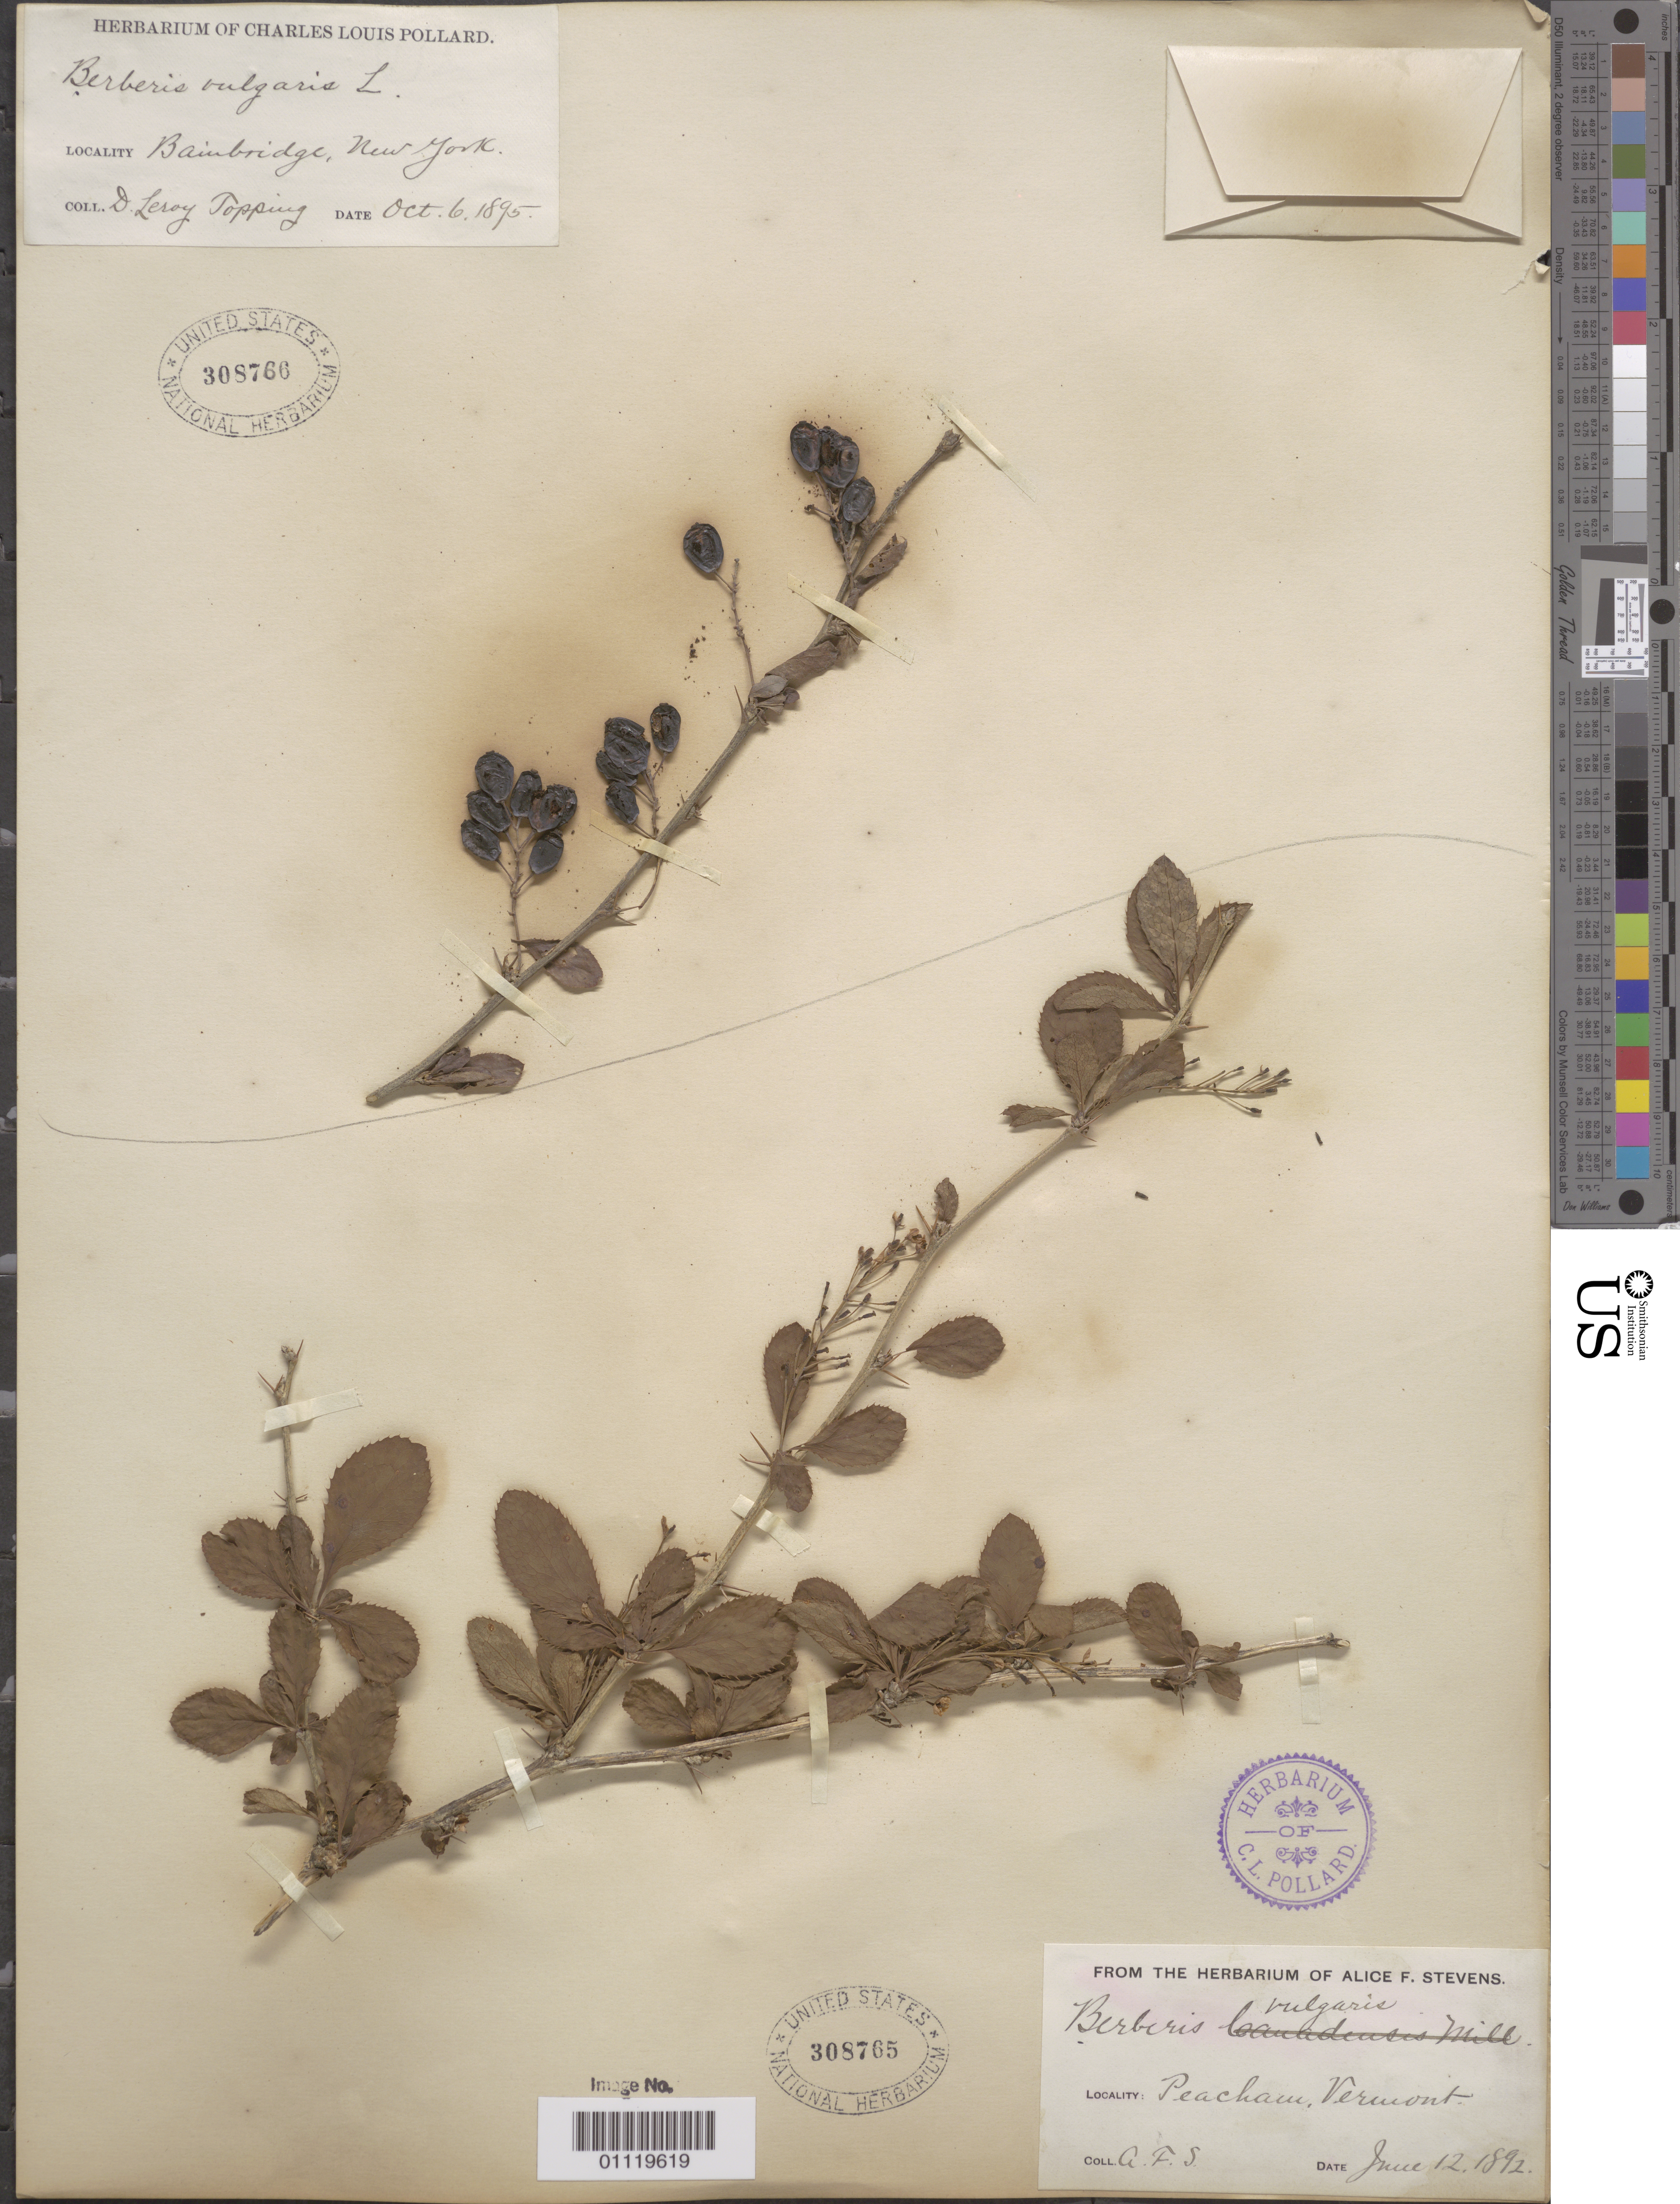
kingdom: Plantae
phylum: Tracheophyta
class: Magnoliopsida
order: Ranunculales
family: Berberidaceae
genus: Berberis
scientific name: Berberis vulgaris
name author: L.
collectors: D. L. Topping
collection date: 1895-10-06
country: United States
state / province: New York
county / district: Chenango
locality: Bainbridge town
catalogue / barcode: US 308766